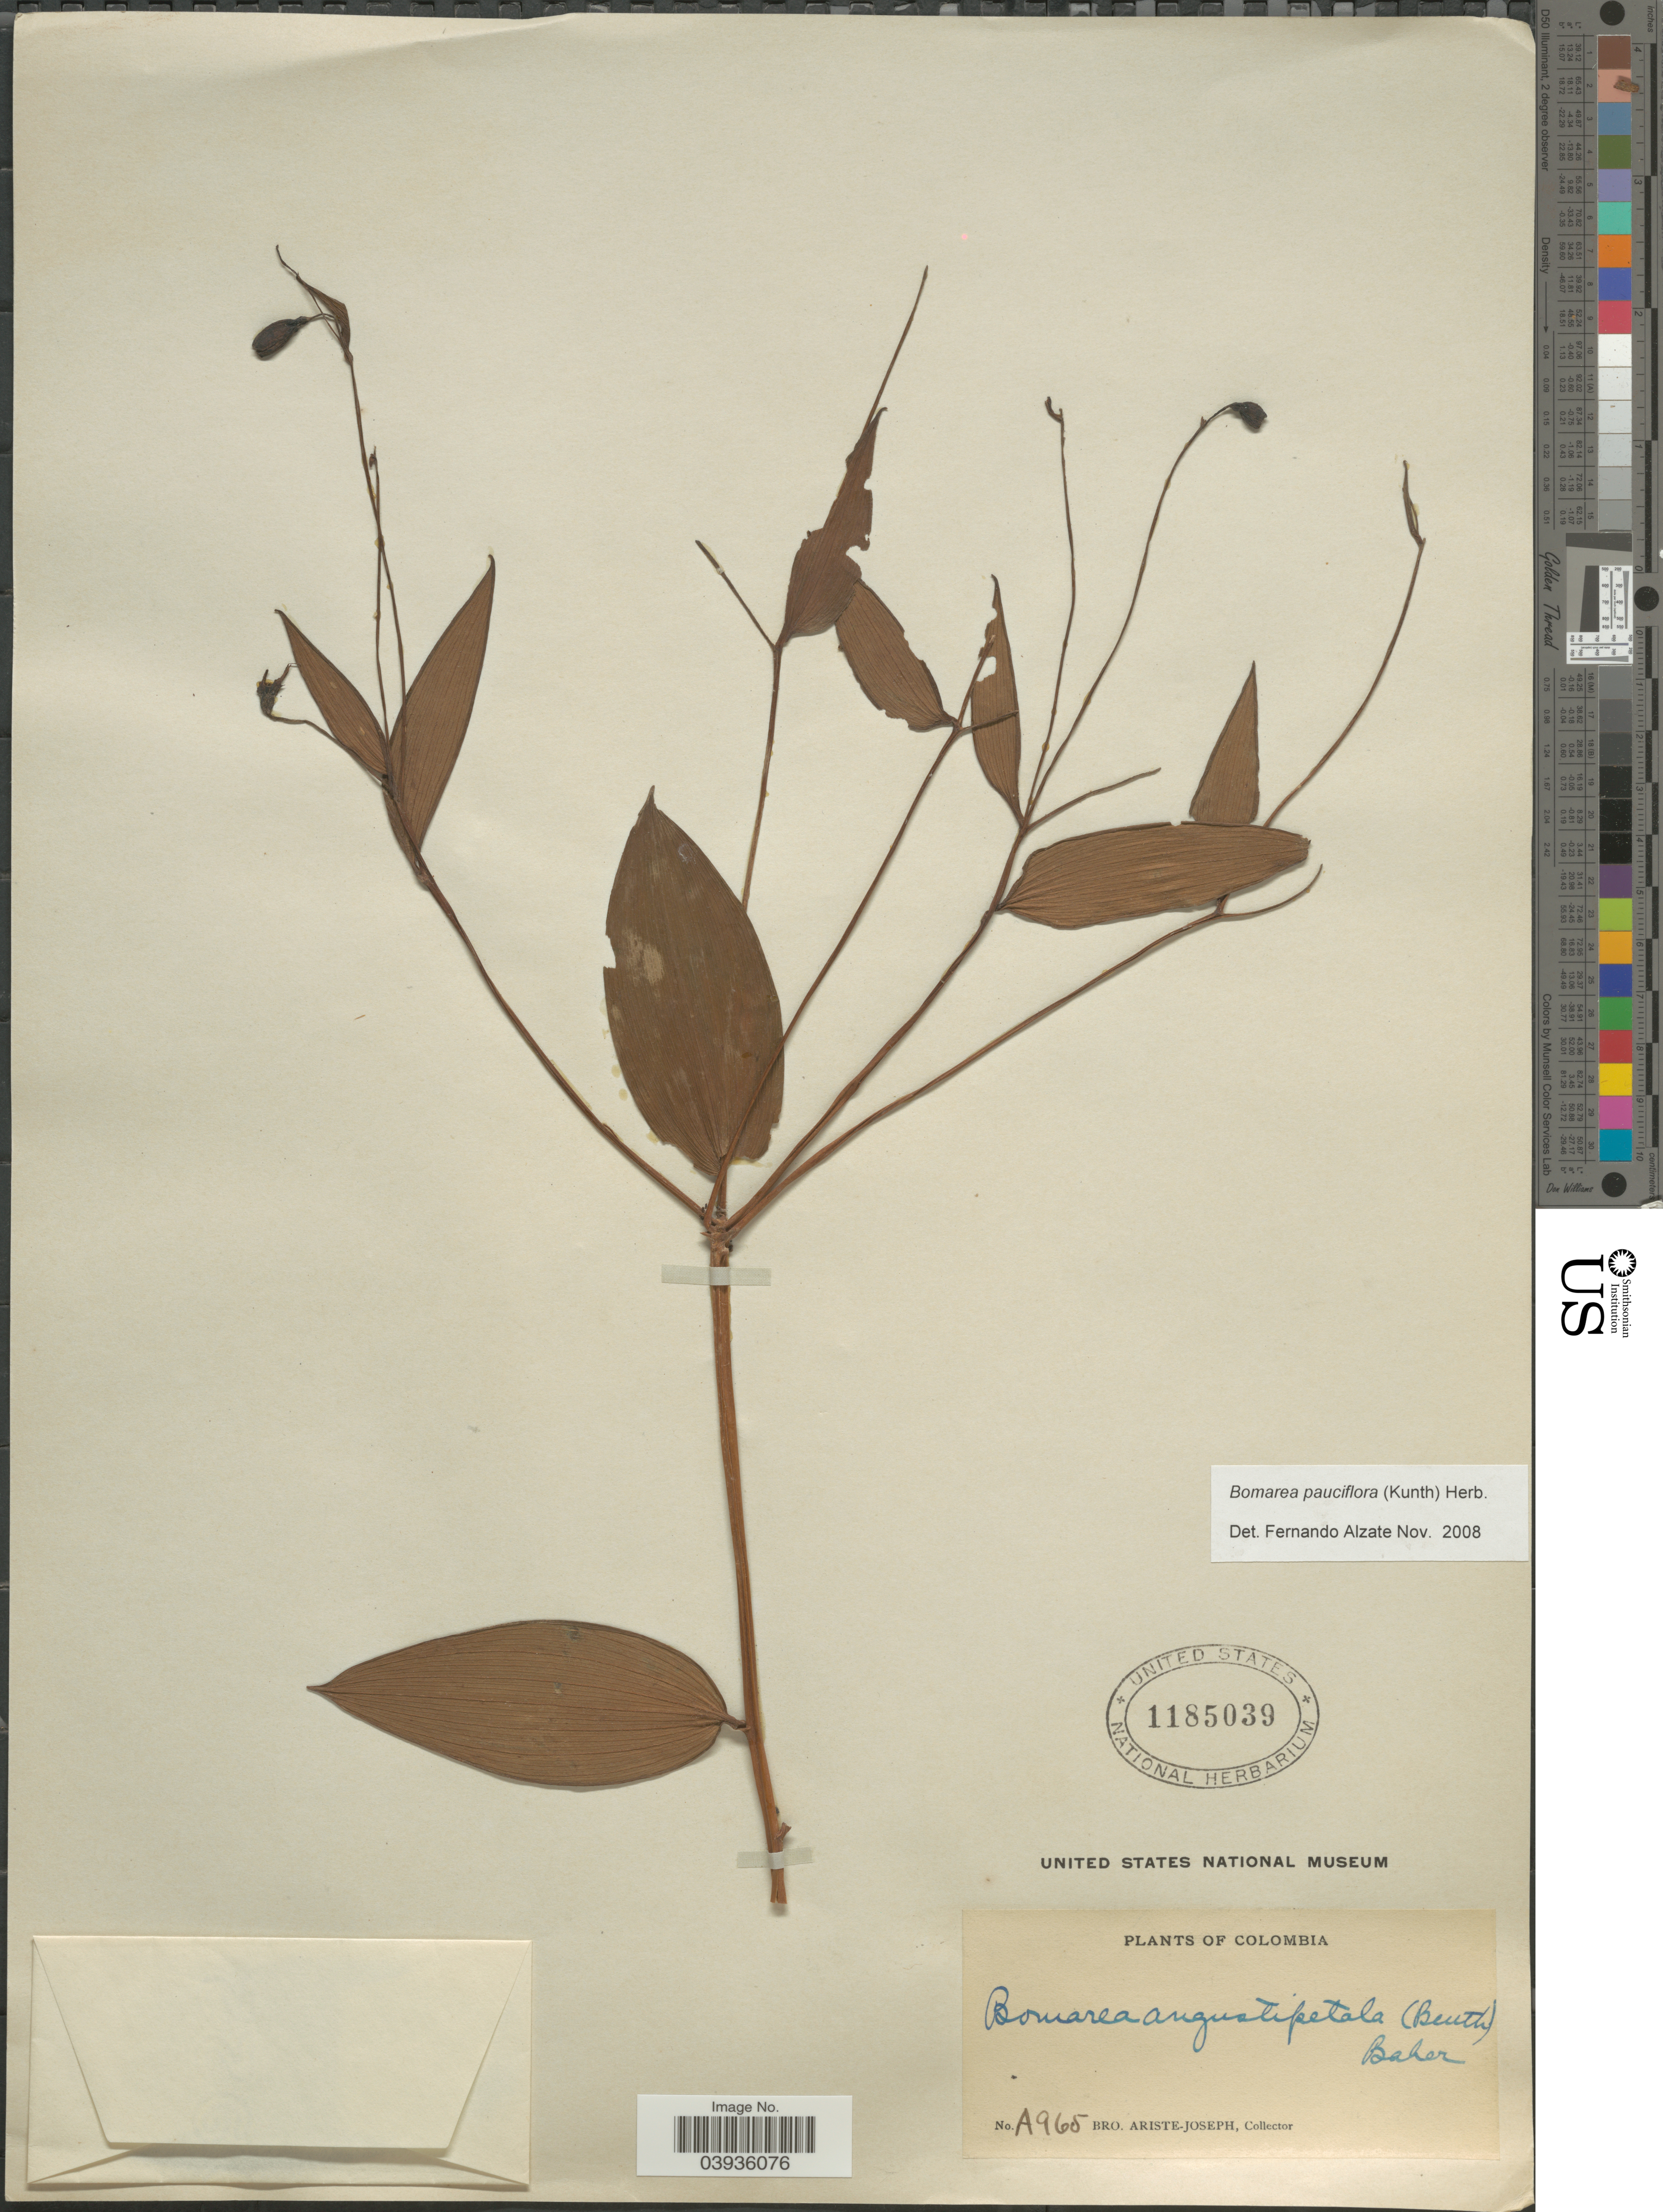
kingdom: Plantae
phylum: Tracheophyta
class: Liliopsida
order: Liliales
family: Alstroemeriaceae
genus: Bomarea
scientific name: Bomarea pauciflora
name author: (Kunth) Herb.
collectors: Bro. Ariste-Joseph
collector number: A965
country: Colombia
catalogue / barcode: US 1185039